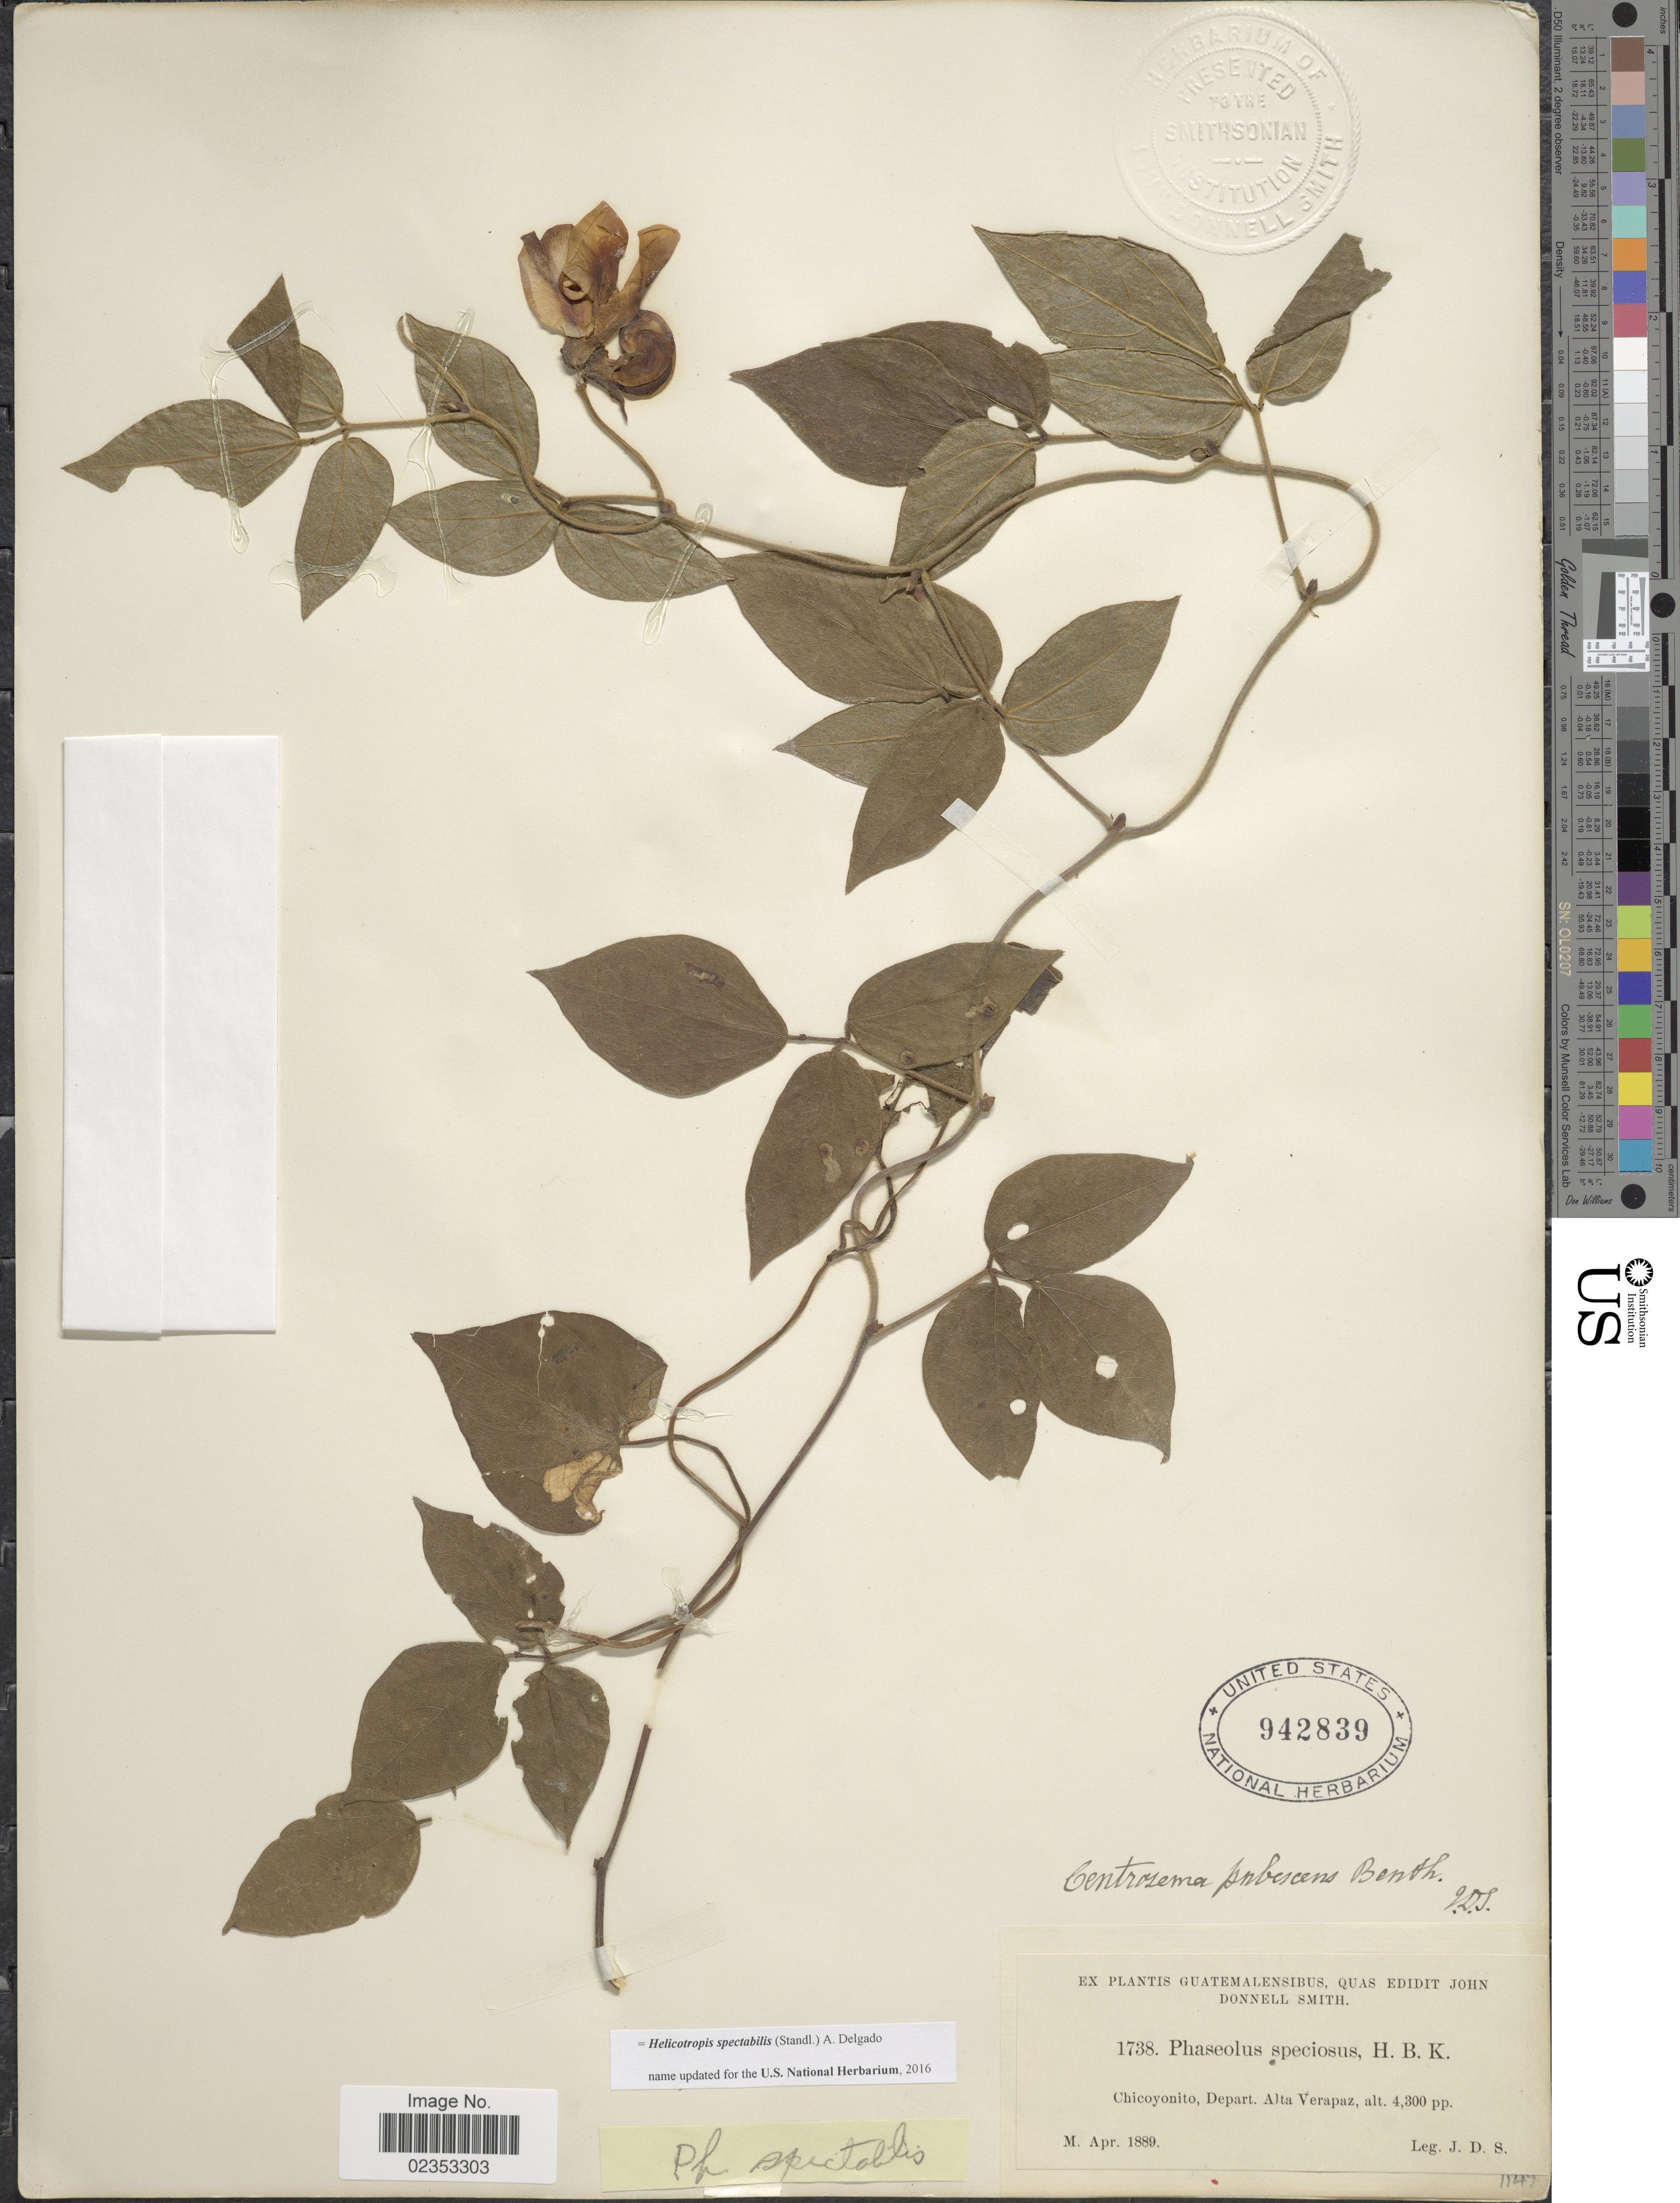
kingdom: Plantae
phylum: Tracheophyta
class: Magnoliopsida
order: Fabales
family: Fabaceae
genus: Helicotropis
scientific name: Helicotropis spectabilis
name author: (Standl.) A. Delgado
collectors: J. Donnell Smith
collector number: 1738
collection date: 1889-04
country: Guatemala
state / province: Alta Verapaz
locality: Chicoyonito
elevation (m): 1311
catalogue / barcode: US 942839